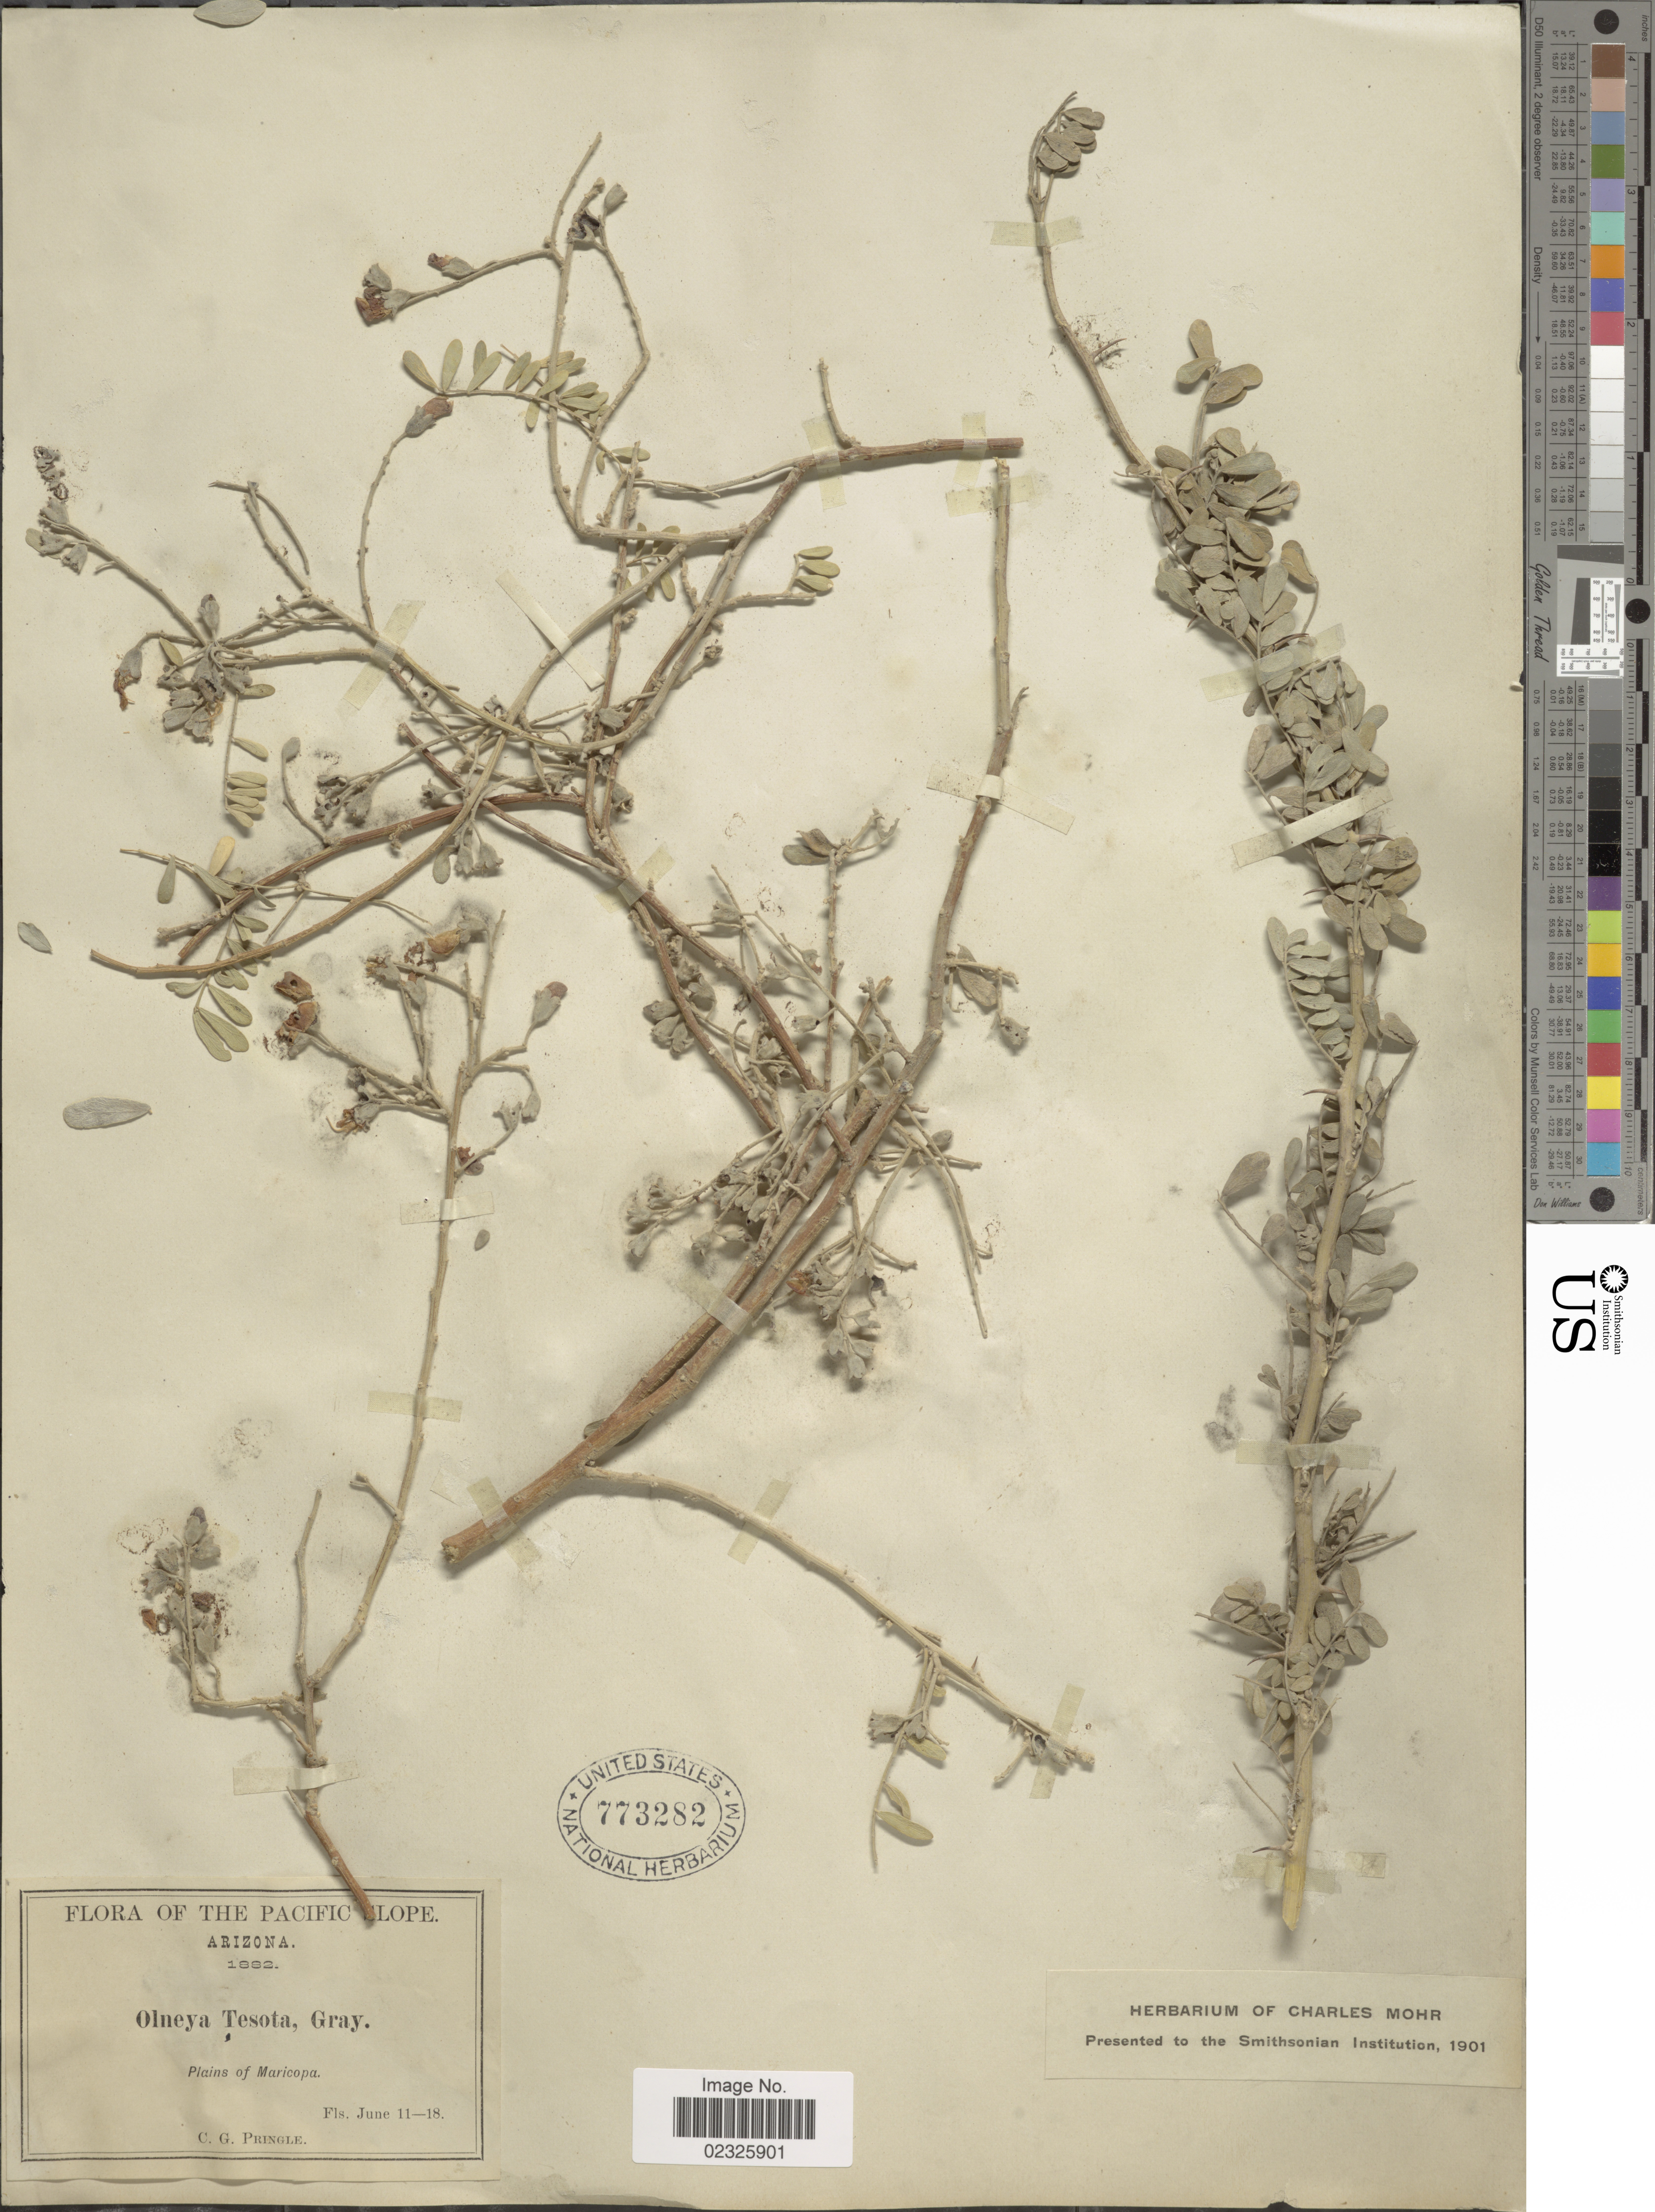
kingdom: Plantae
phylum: Tracheophyta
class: Magnoliopsida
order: Fabales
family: Fabaceae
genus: Olneya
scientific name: Olneya tesota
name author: A. Gray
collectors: C. G. Pringle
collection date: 1882-06-11/1882-06-18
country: United States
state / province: Arizona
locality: The Pacific Slope, plains of Maricopa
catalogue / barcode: US 773282